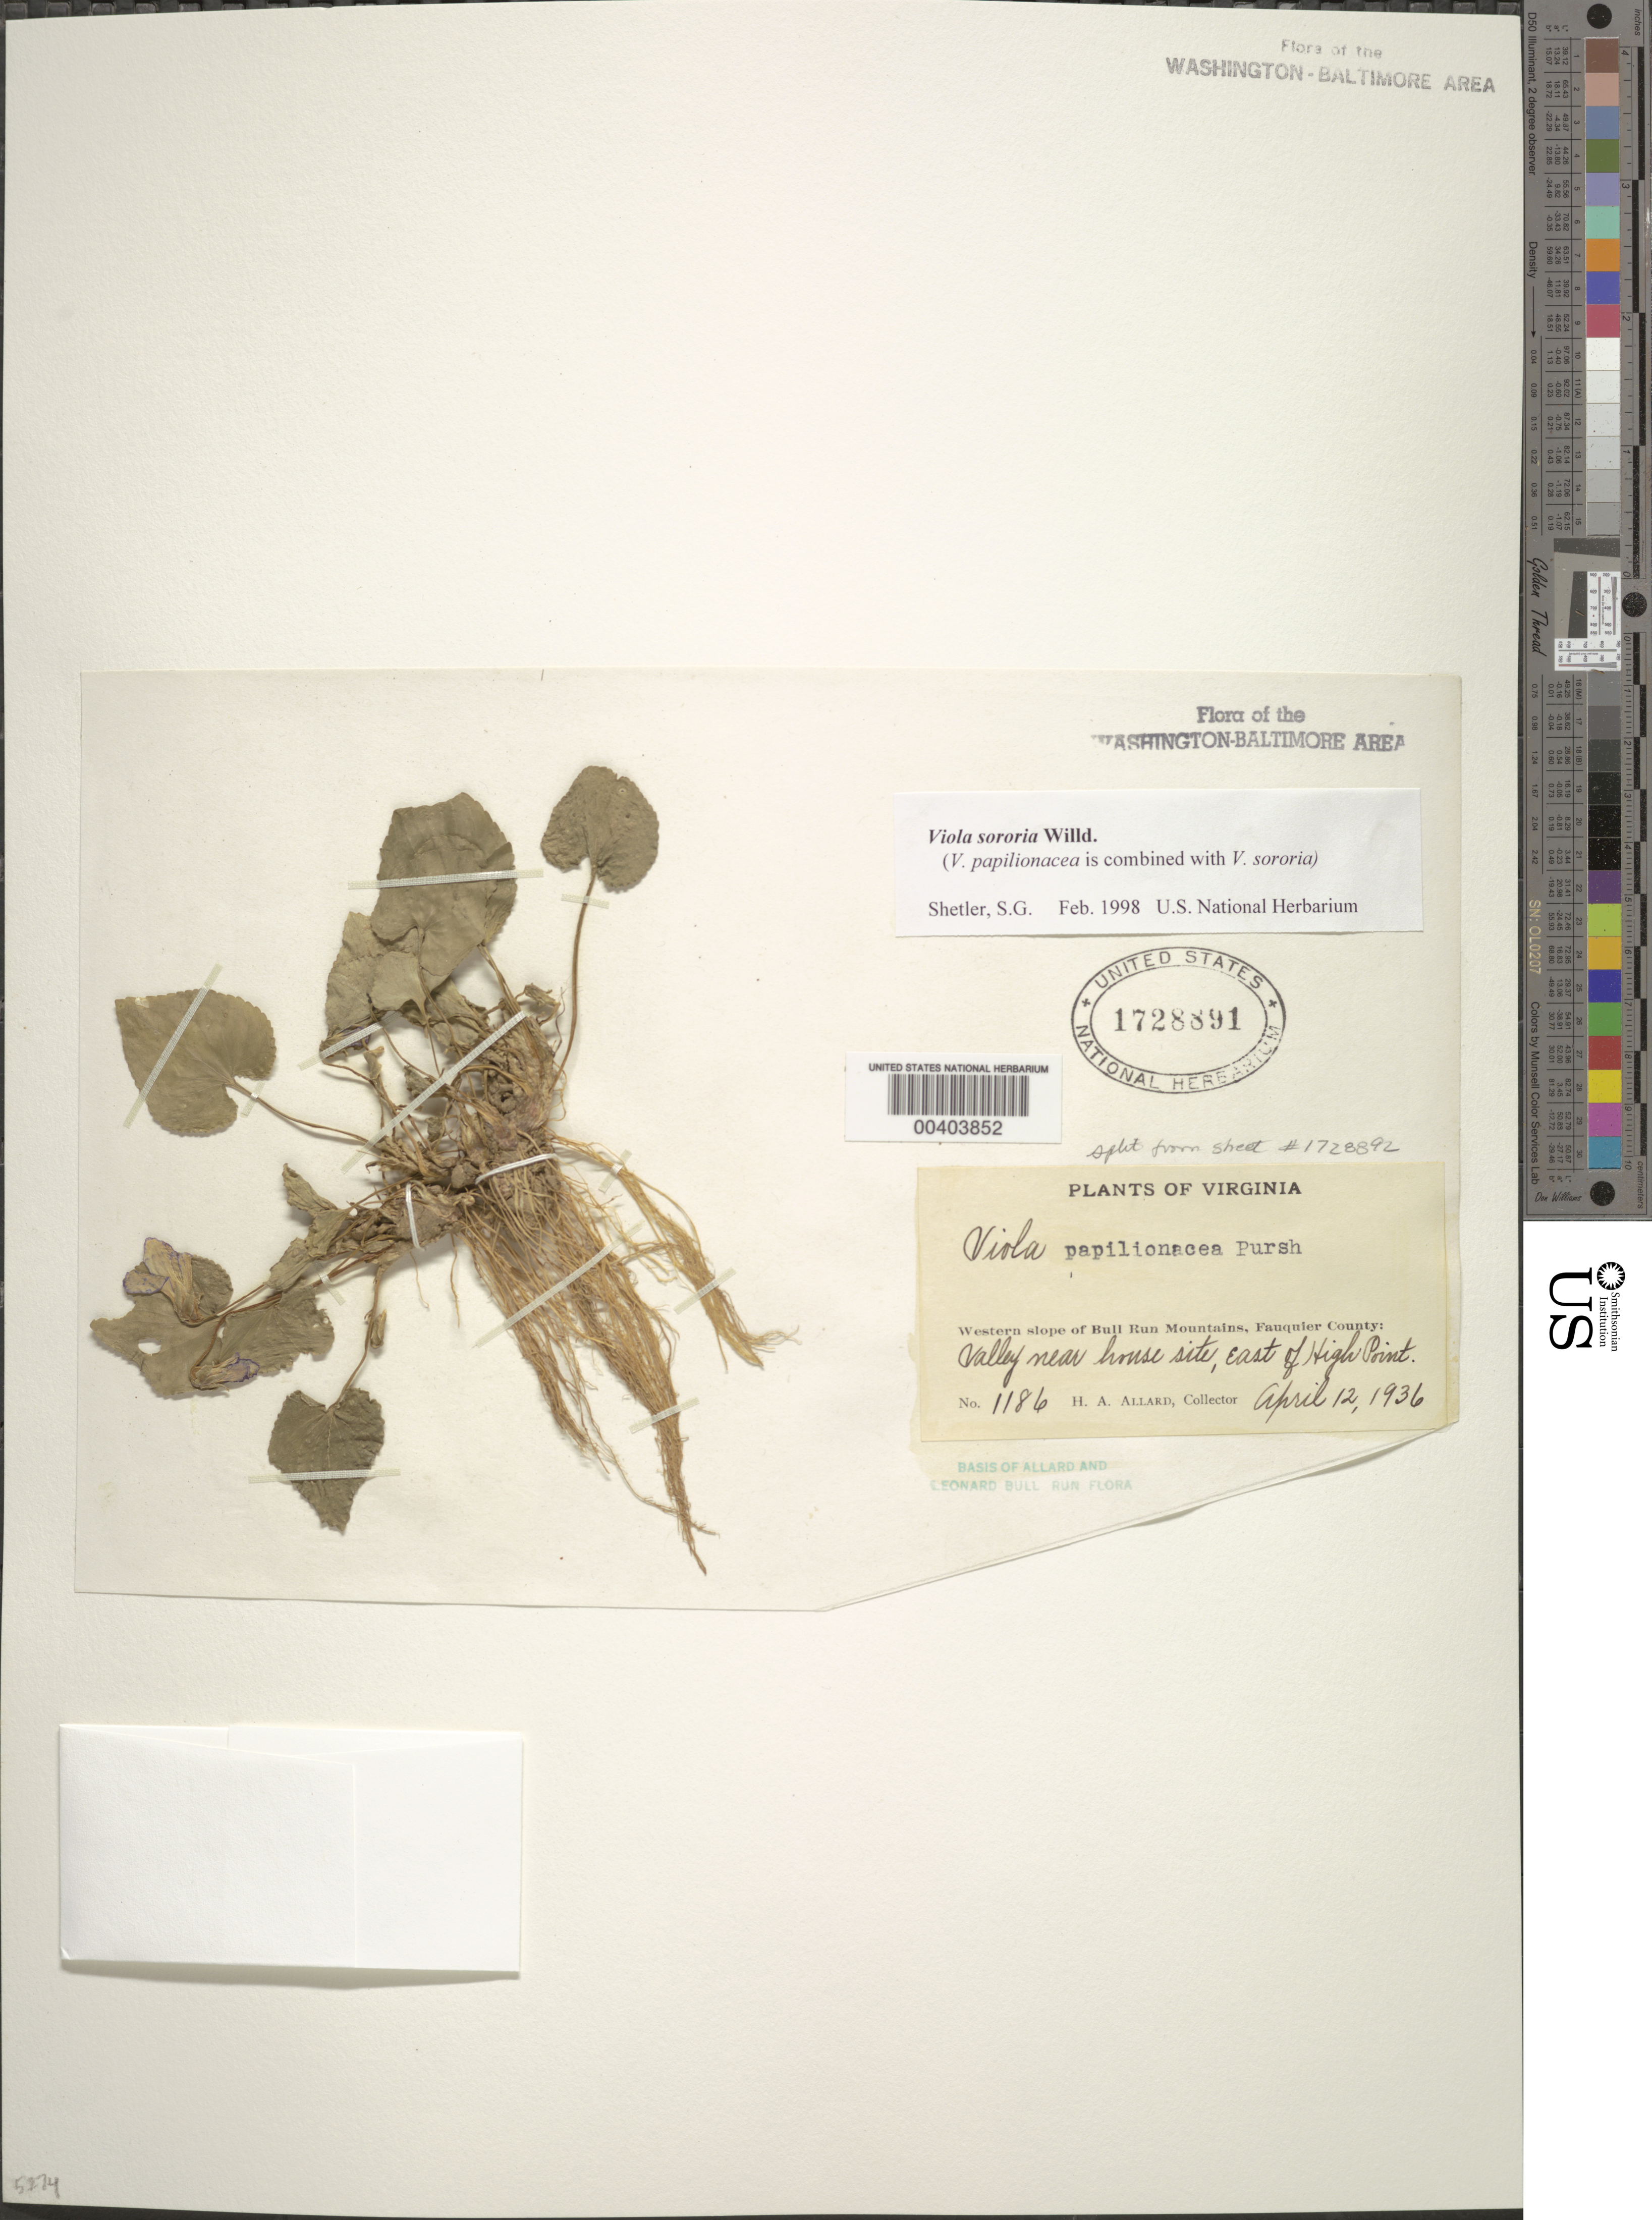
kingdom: Plantae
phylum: Tracheophyta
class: Magnoliopsida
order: Malpighiales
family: Violaceae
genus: Viola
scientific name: Viola sororia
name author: Willd.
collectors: H. A. Allard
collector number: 1186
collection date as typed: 12 Apr 1936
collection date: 1936-04-12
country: United States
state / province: Virginia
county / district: Fauquier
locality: East of High Point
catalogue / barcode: US 1728891